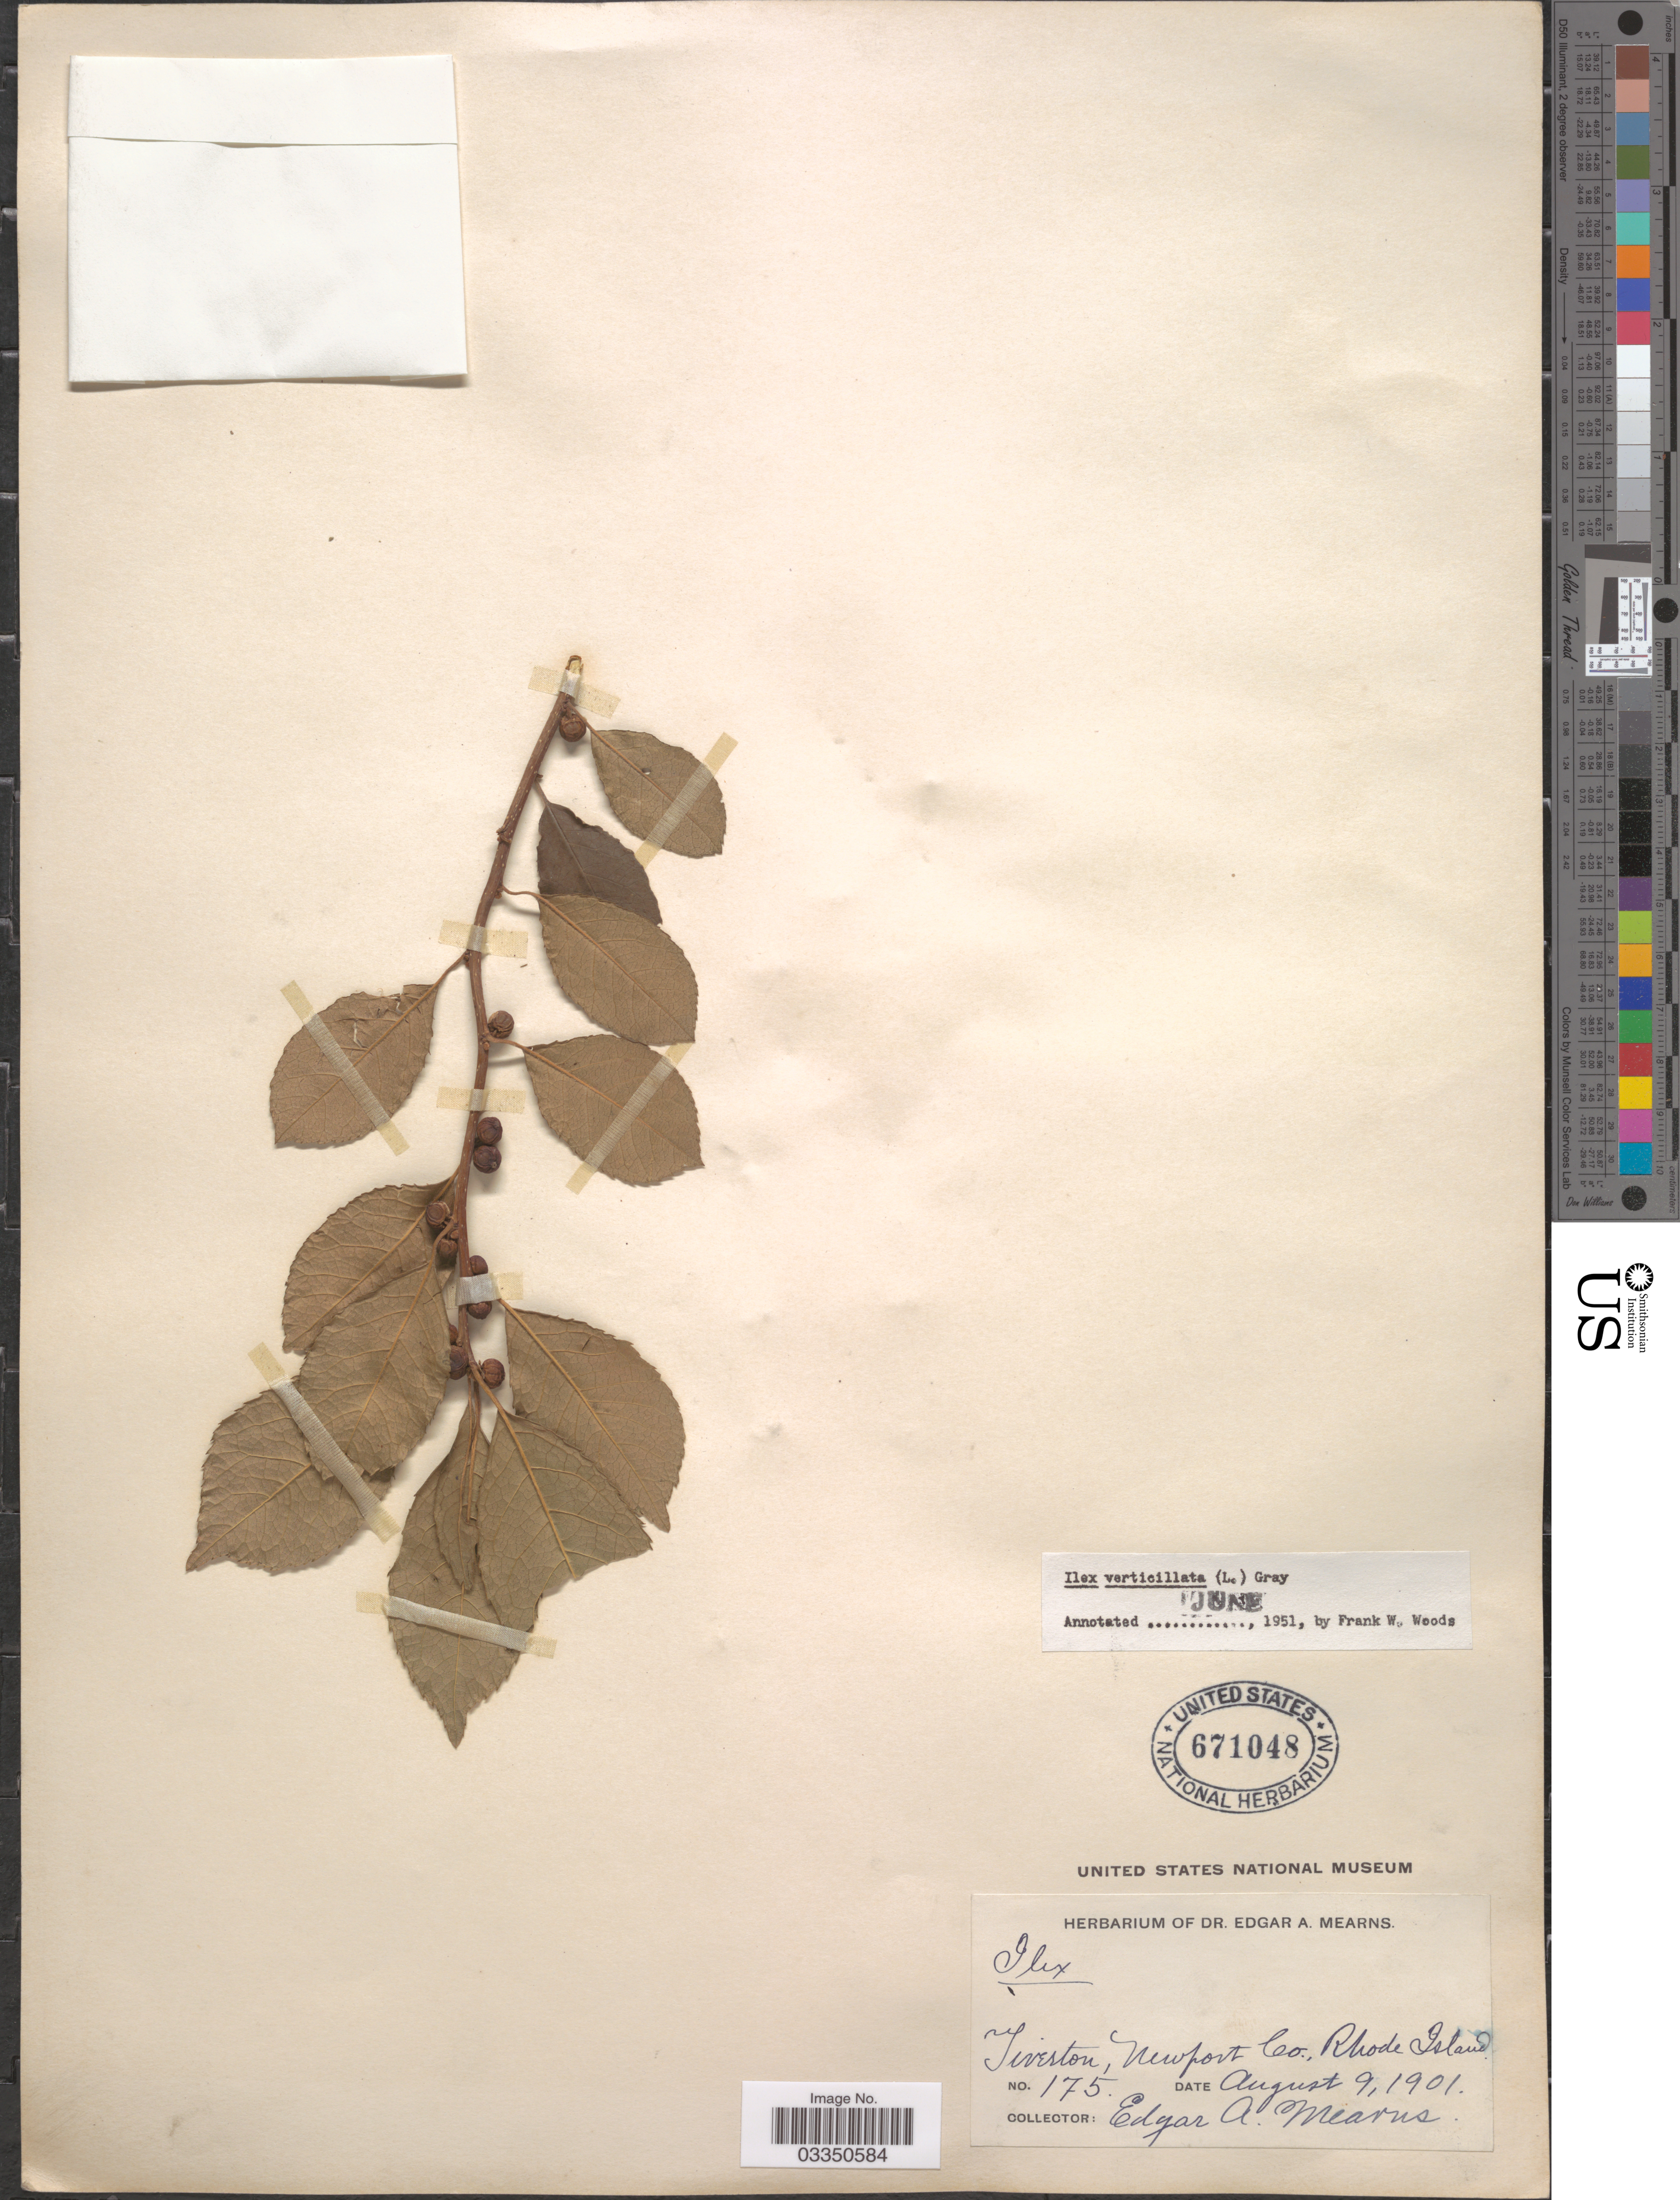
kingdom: Plantae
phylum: Tracheophyta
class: Magnoliopsida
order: Aquifoliales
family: Aquifoliaceae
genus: Ilex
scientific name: Ilex verticillata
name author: (L.) A. Gray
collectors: E. A. Mearns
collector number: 175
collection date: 1901-08-09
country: United States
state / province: Rhode Island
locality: Tiverton, Newport Co.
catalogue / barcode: US 671048